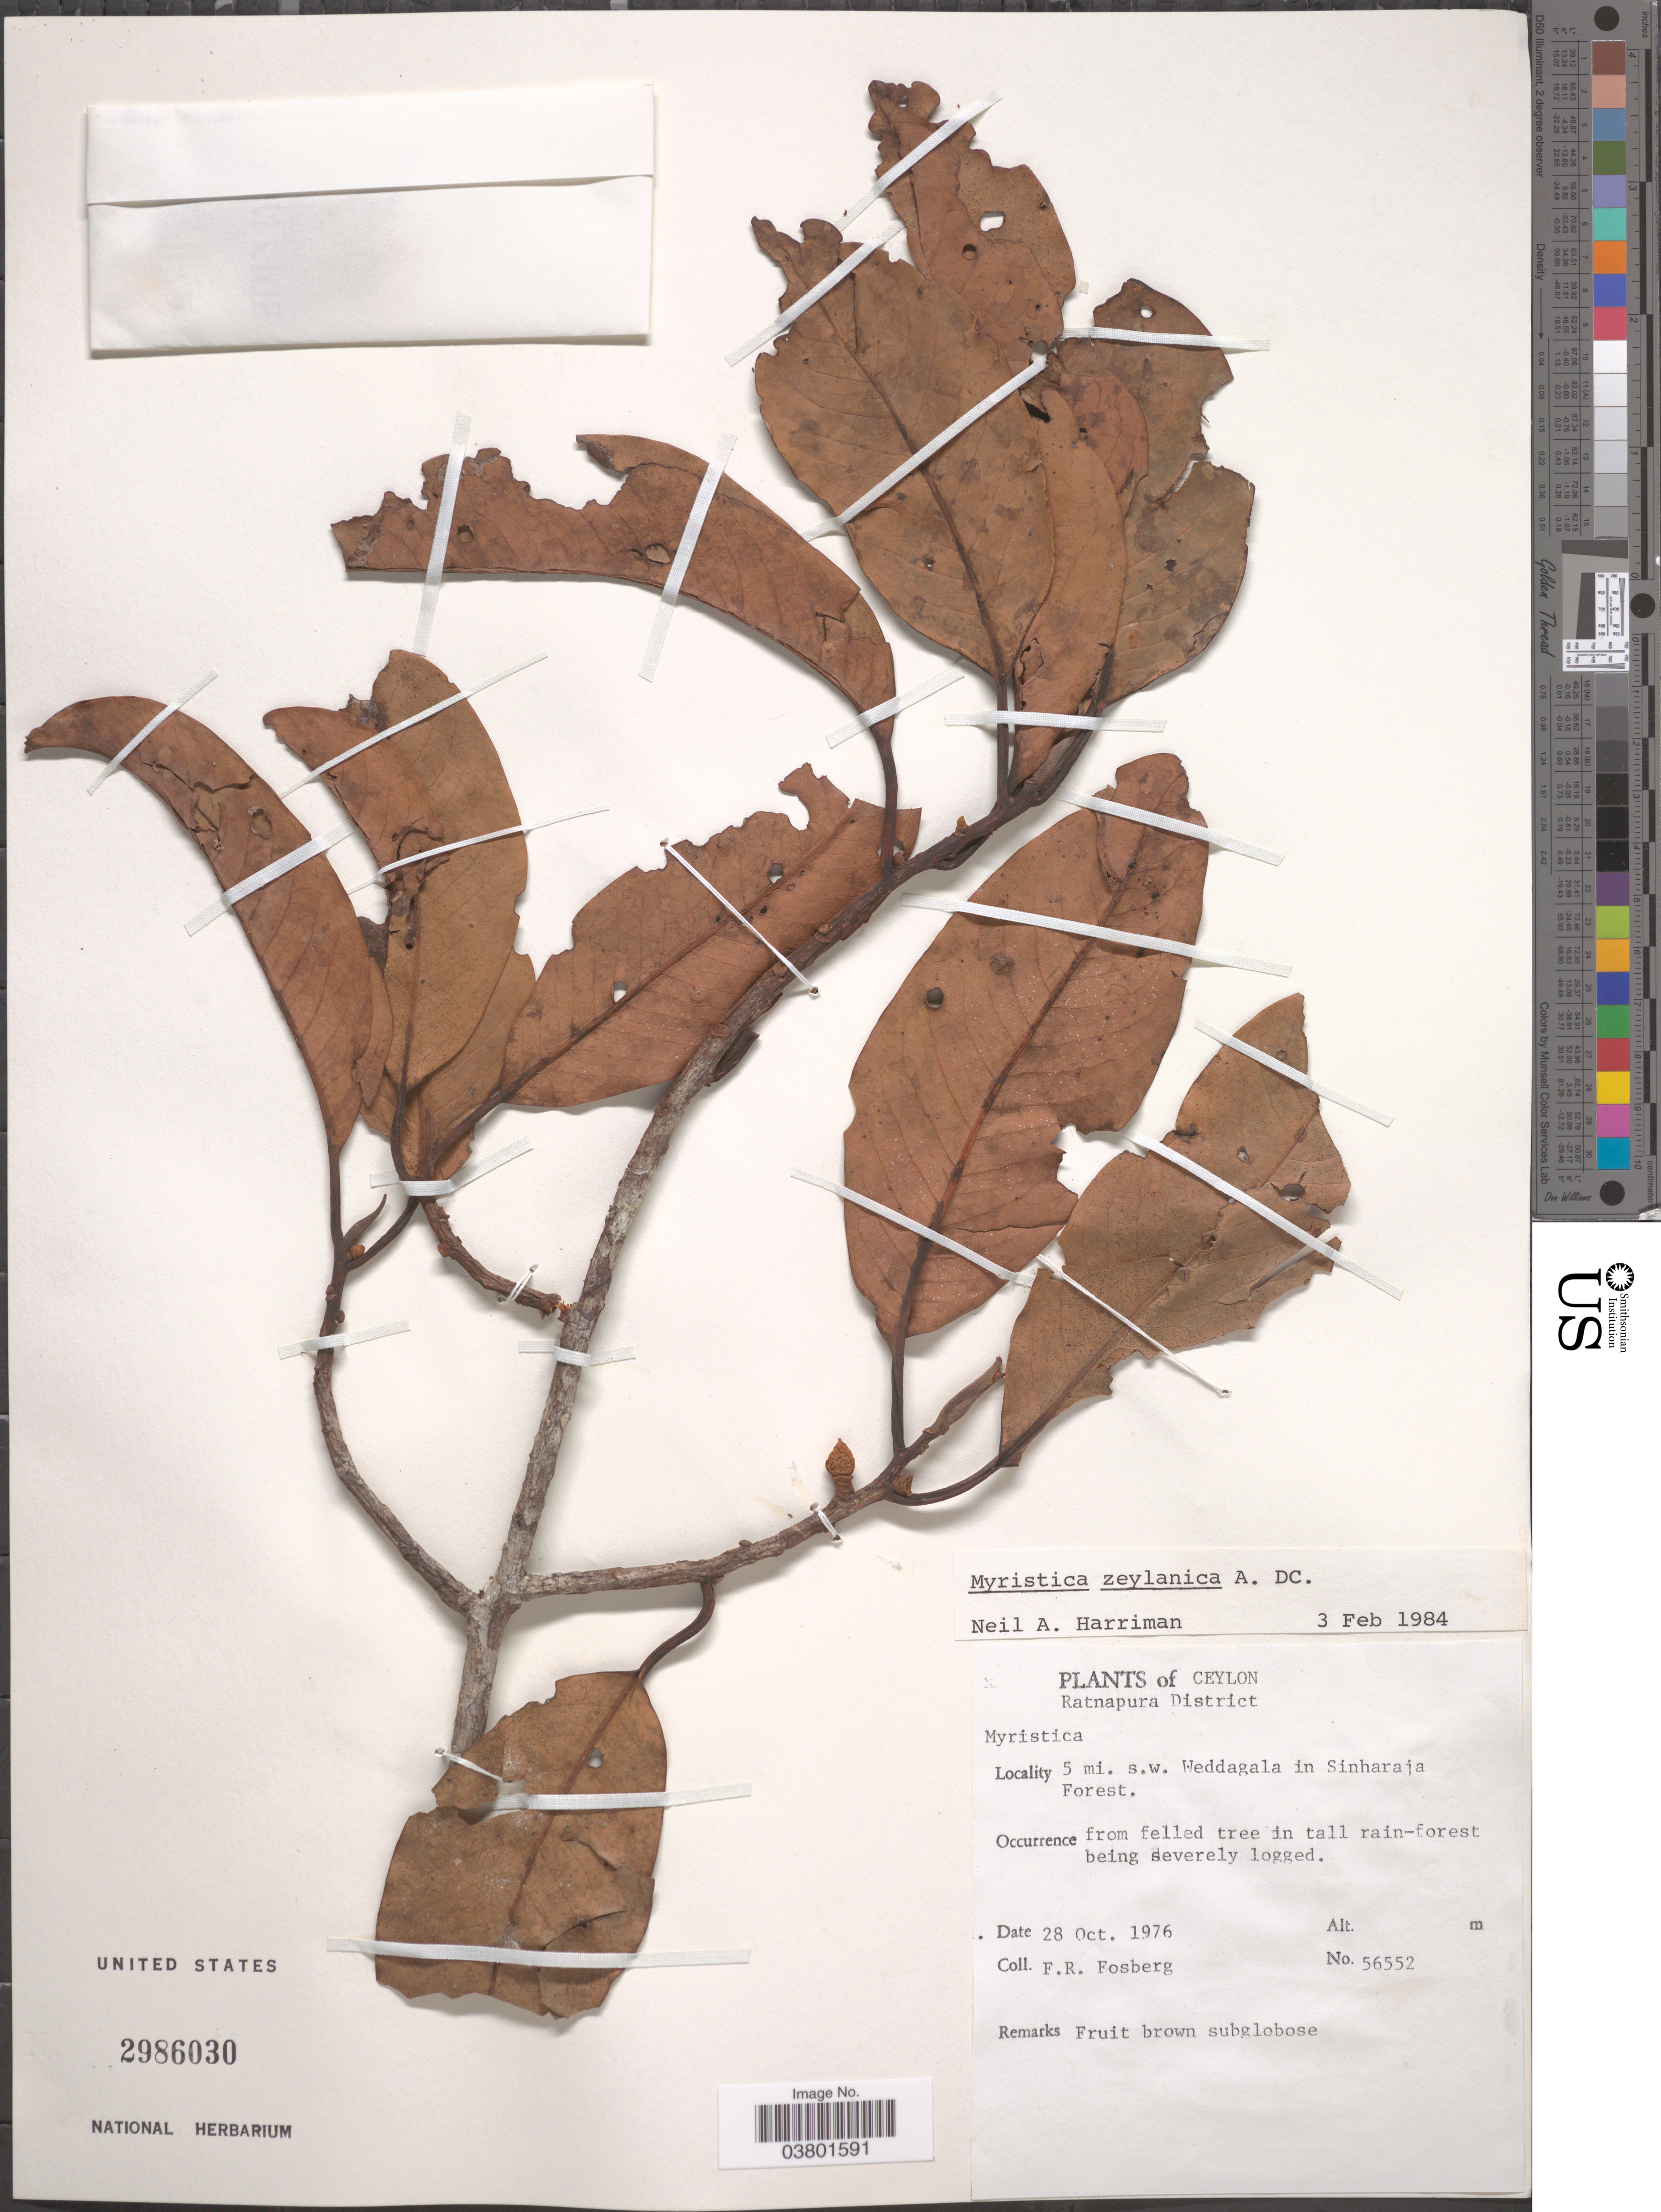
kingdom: Plantae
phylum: Tracheophyta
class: Magnoliopsida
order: Magnoliales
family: Myristicaceae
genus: Myristica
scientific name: Myristica ceylanica var. ceylanica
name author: A. DC.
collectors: F. R. Fosberg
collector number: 56552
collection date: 1976-10-28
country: Sri Lanka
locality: Ceylon. Ratnapura District. 5 mi. s.w. Weddagala in Sinharaja Forest.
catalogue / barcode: US 2986030